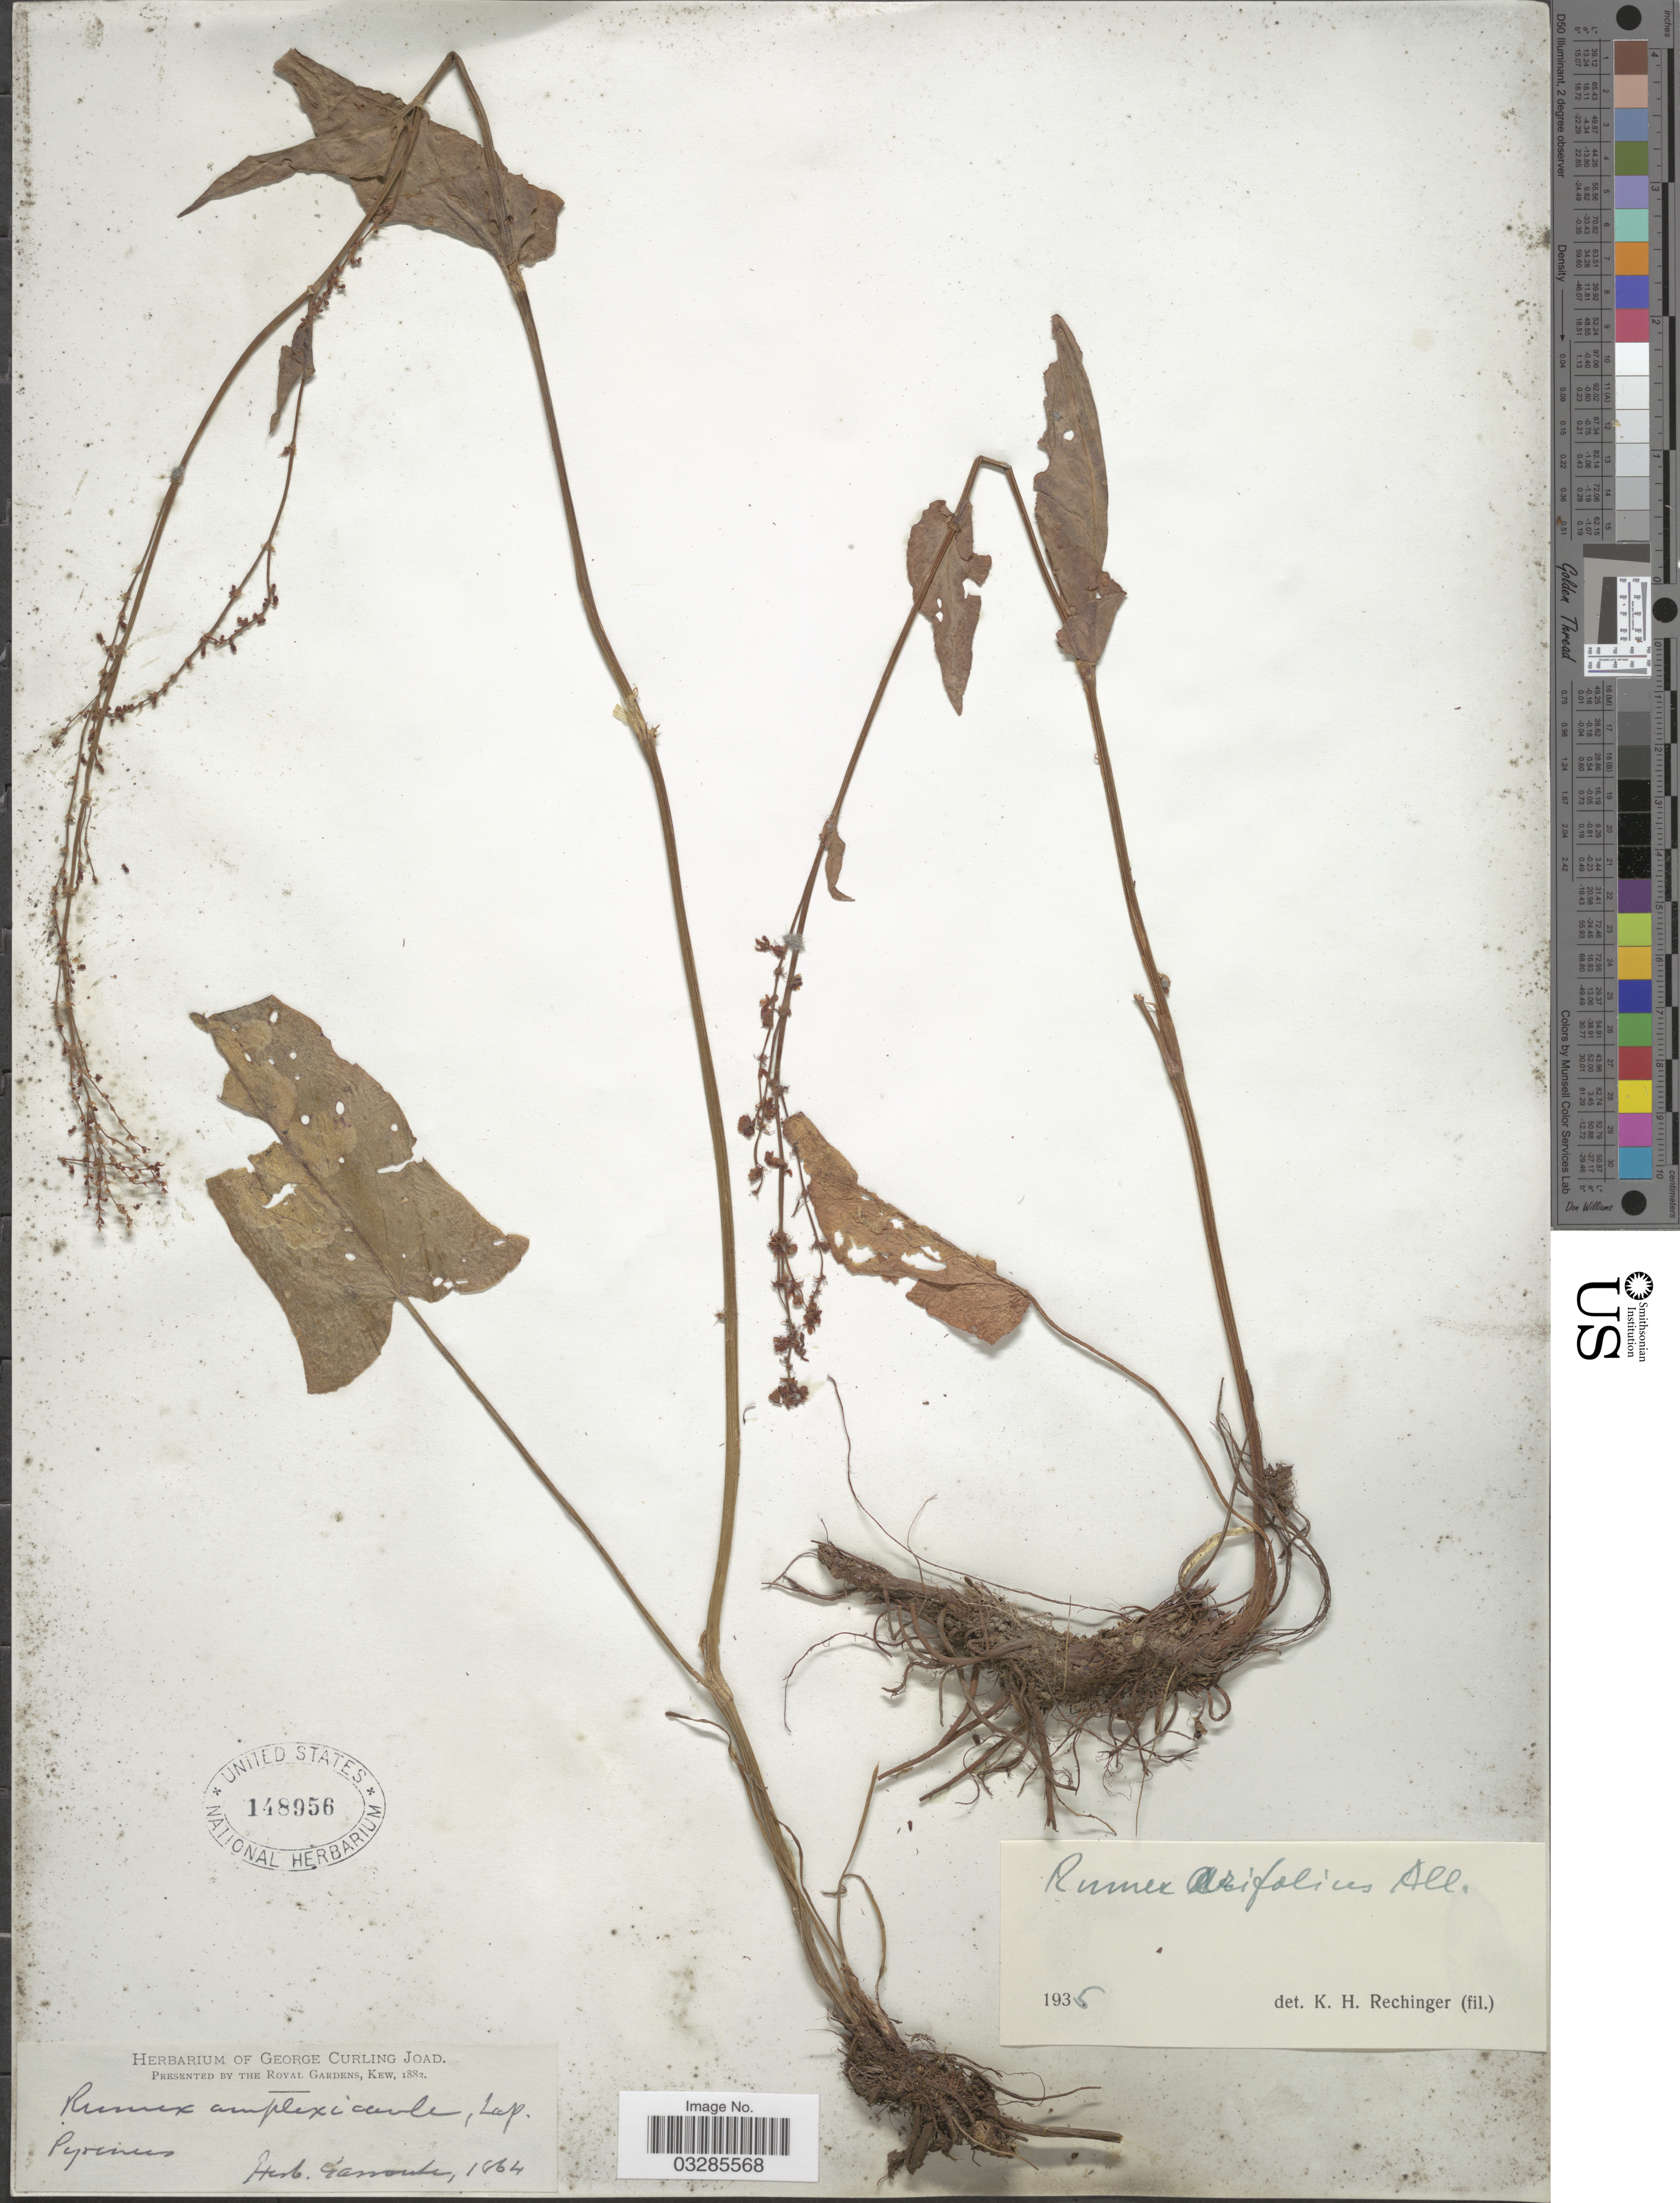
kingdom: Plantae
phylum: Tracheophyta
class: Magnoliopsida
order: Caryophyllales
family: Polygonaceae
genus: Rumex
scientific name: Rumex arifolius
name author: All.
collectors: Ex herb. Garroute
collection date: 1864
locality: Pyrenees.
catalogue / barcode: US 148956